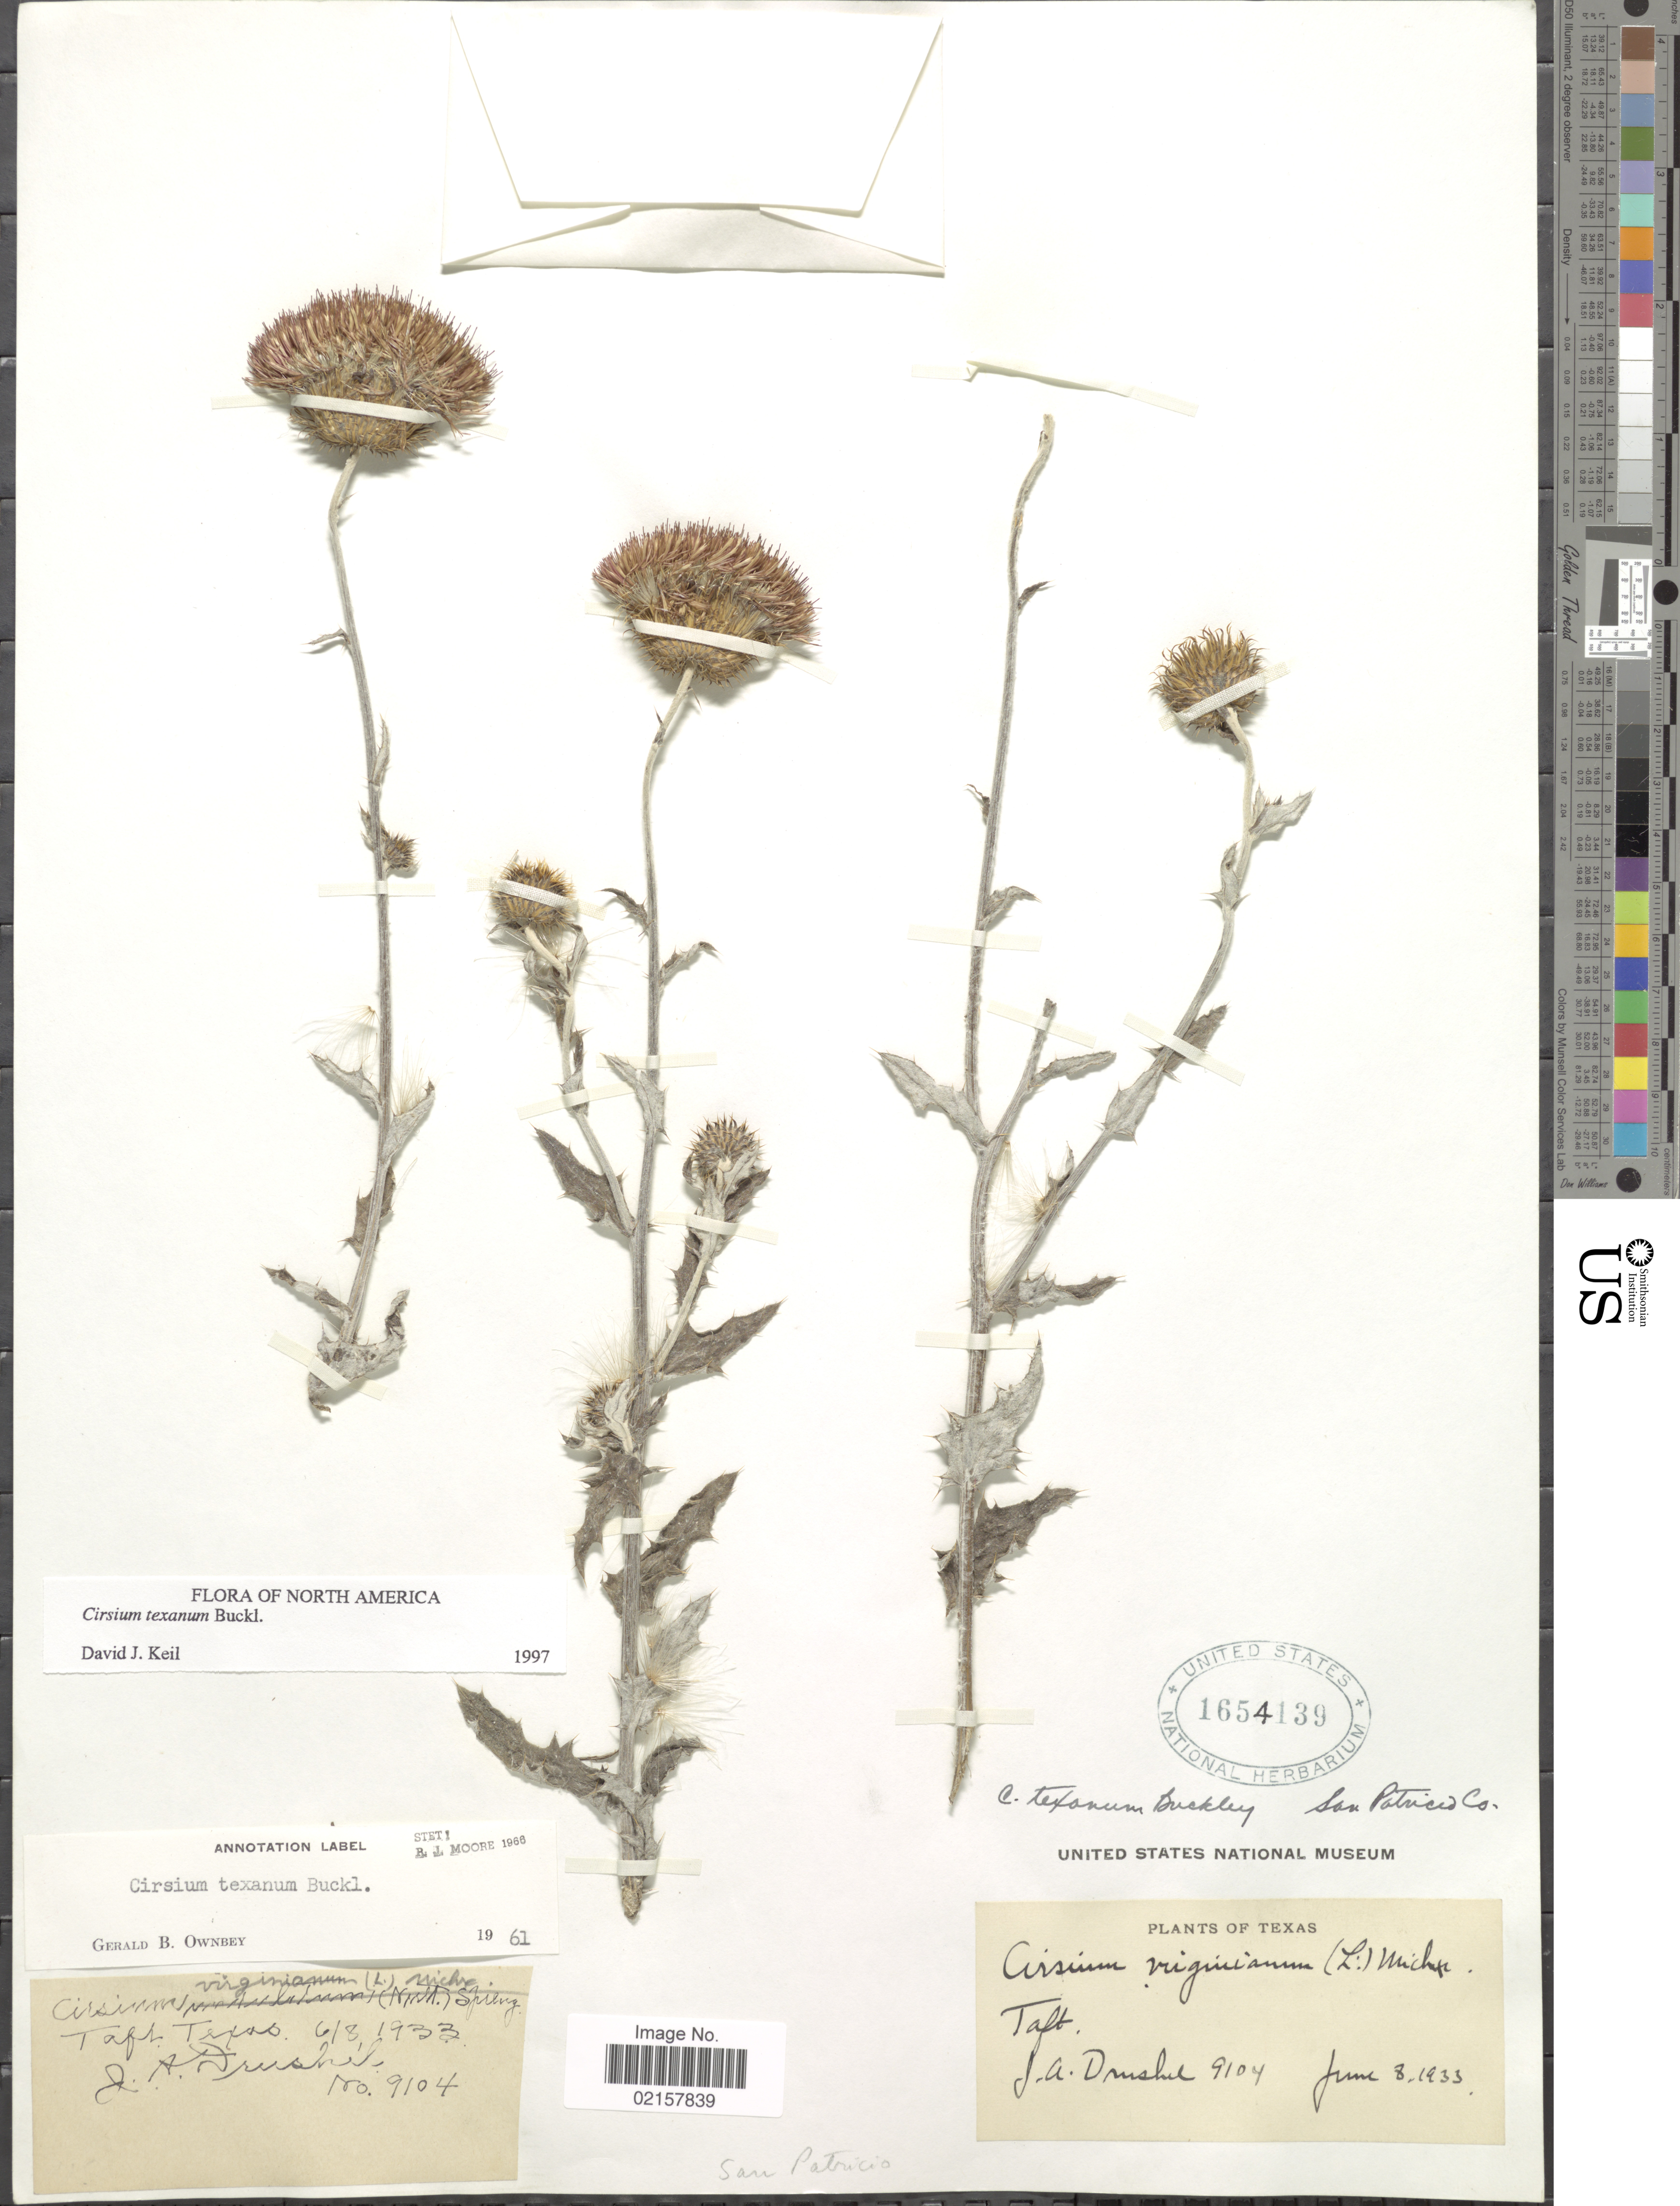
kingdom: Plantae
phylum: Tracheophyta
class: Magnoliopsida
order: Asterales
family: Asteraceae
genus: Cirsium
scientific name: Cirsium texanum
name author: Buckley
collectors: J. A. Drushel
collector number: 9104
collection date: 1933-06-08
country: United States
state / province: Texas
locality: Taft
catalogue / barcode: US 1654139